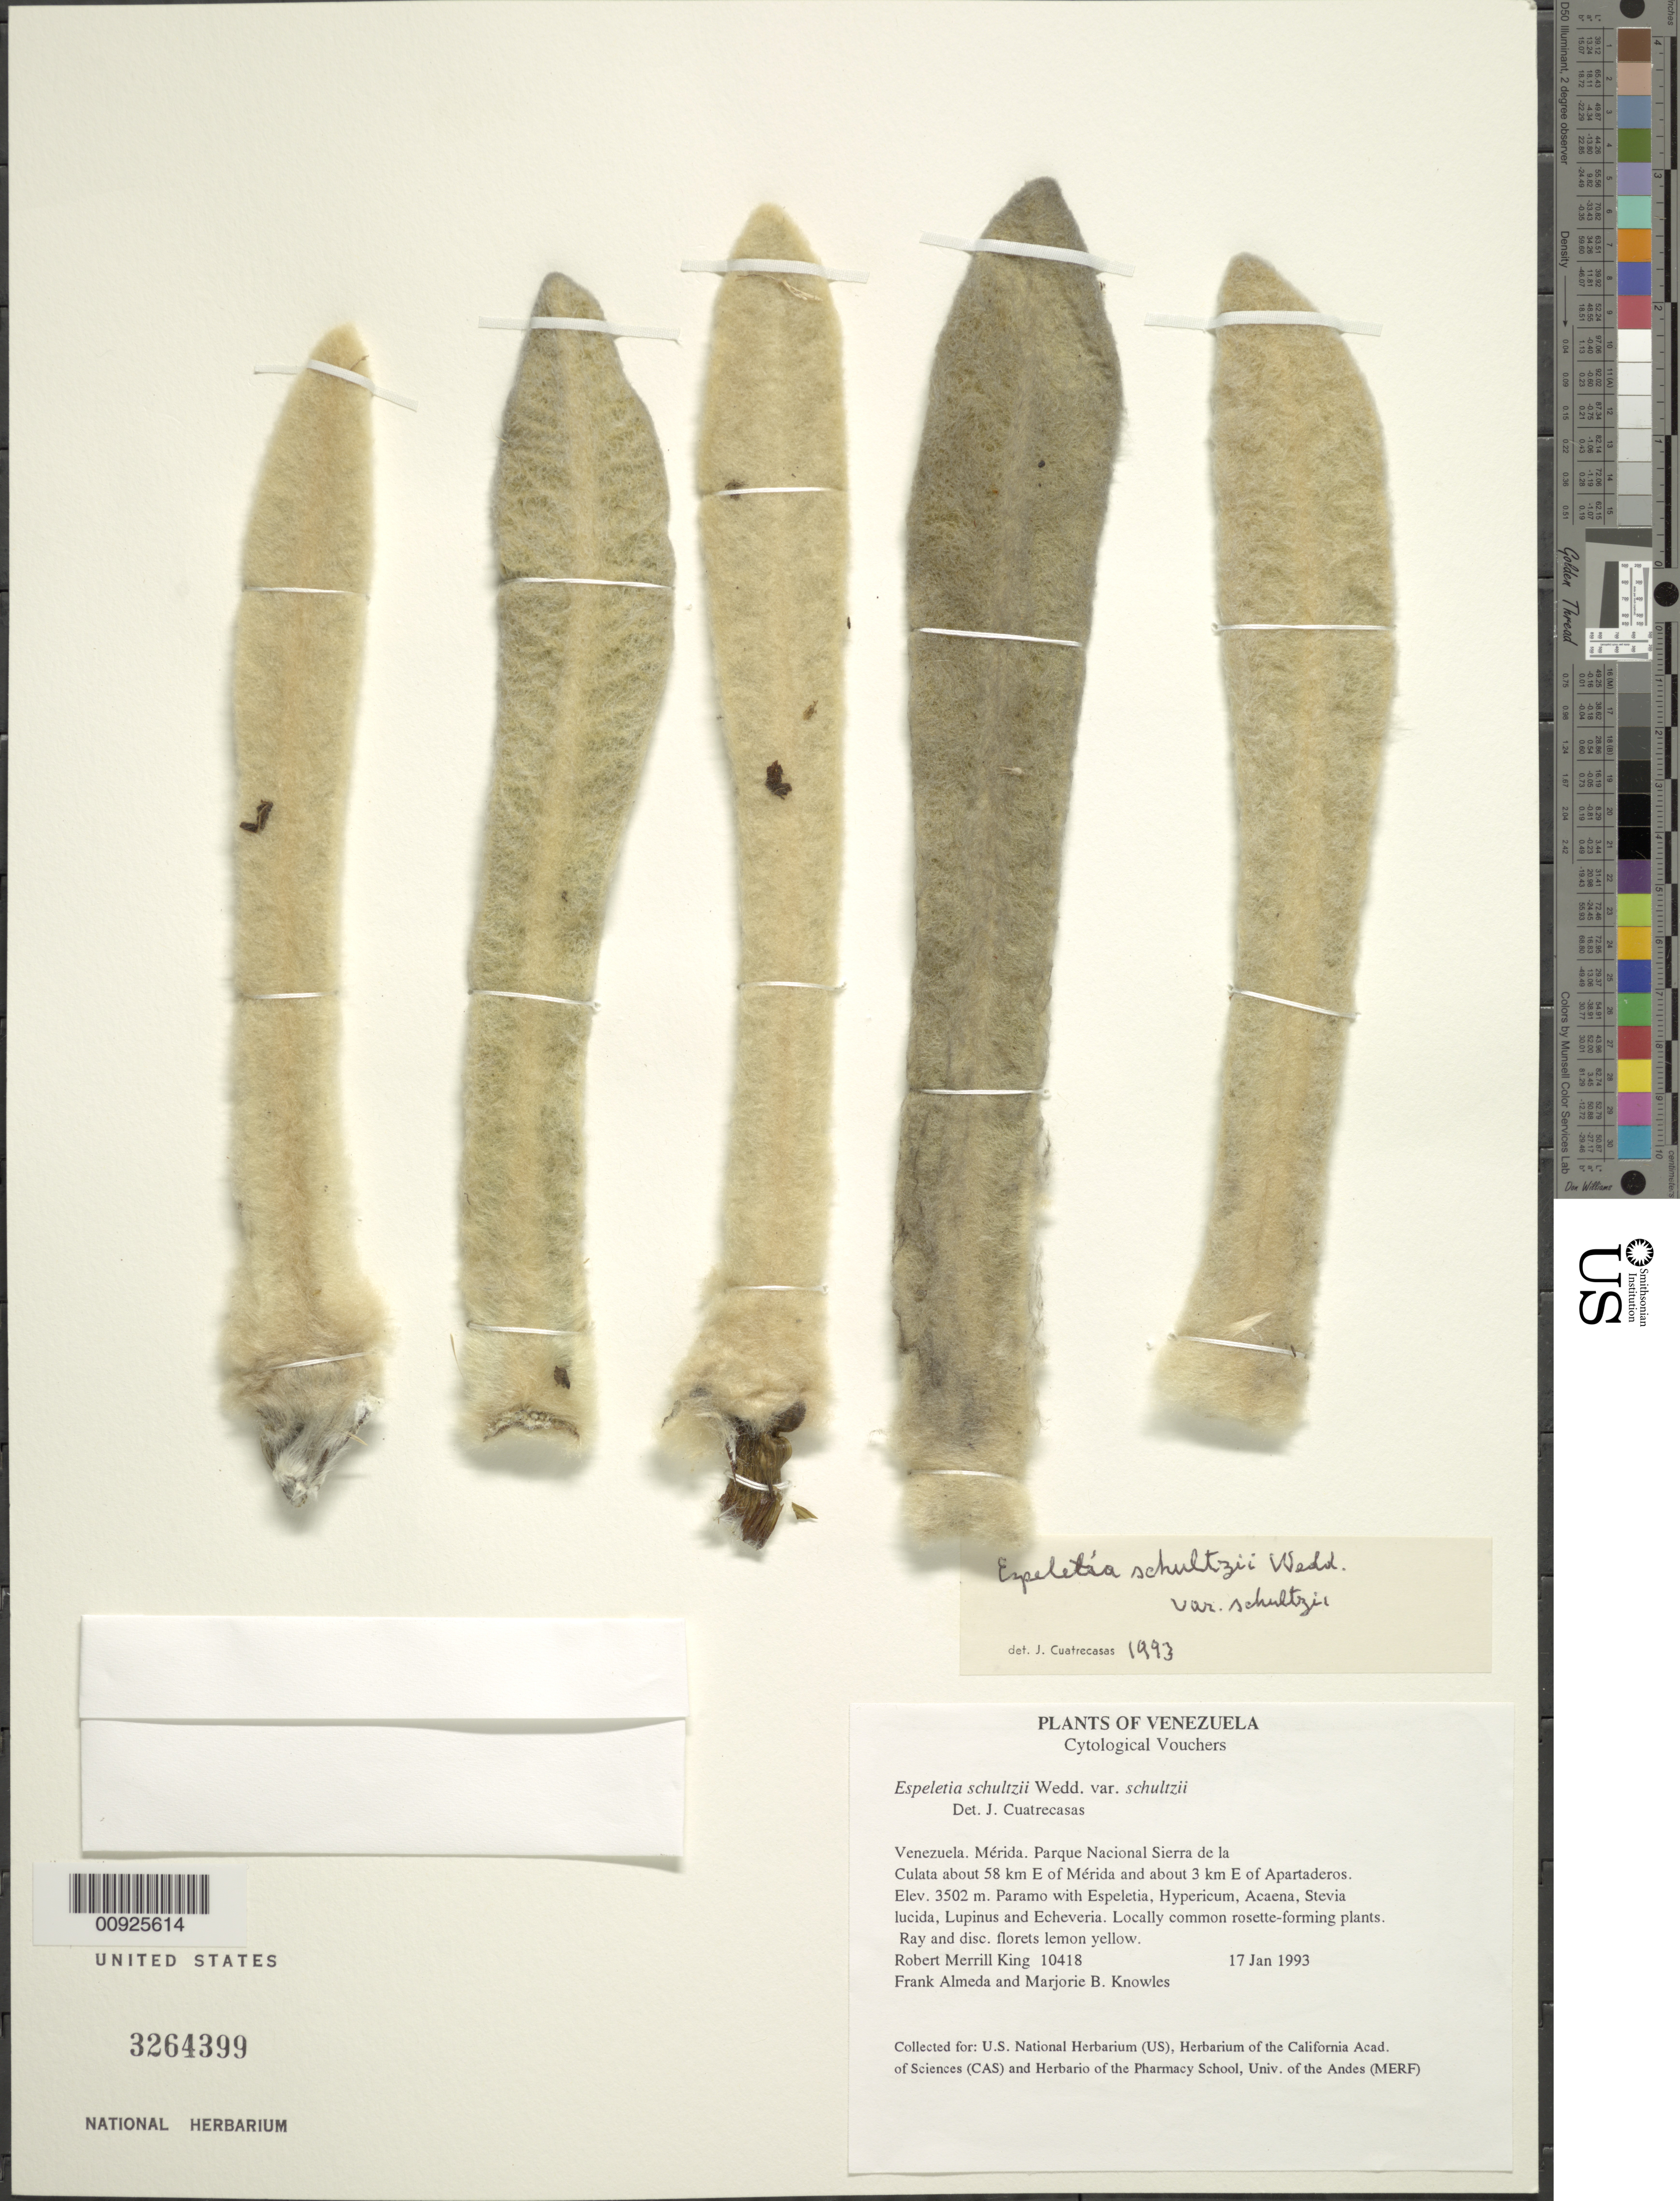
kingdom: Plantae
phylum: Tracheophyta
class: Magnoliopsida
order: Asterales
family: Asteraceae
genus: Espeletia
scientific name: Espeletia schultzii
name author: Wedd.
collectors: R. Merrill, F. Almeda & M. B. Knowles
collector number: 10418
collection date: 1993-01-17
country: Venezuela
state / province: Mérida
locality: Parque Nacional Sierra de la Culata, about 58 km E of Mérida and about 3 km E of Apartaderos.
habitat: Páramo with espeletia, Hypericum, Acaena, Stevia lucida, Lupinus and Echeveria.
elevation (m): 3502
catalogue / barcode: US 3264399